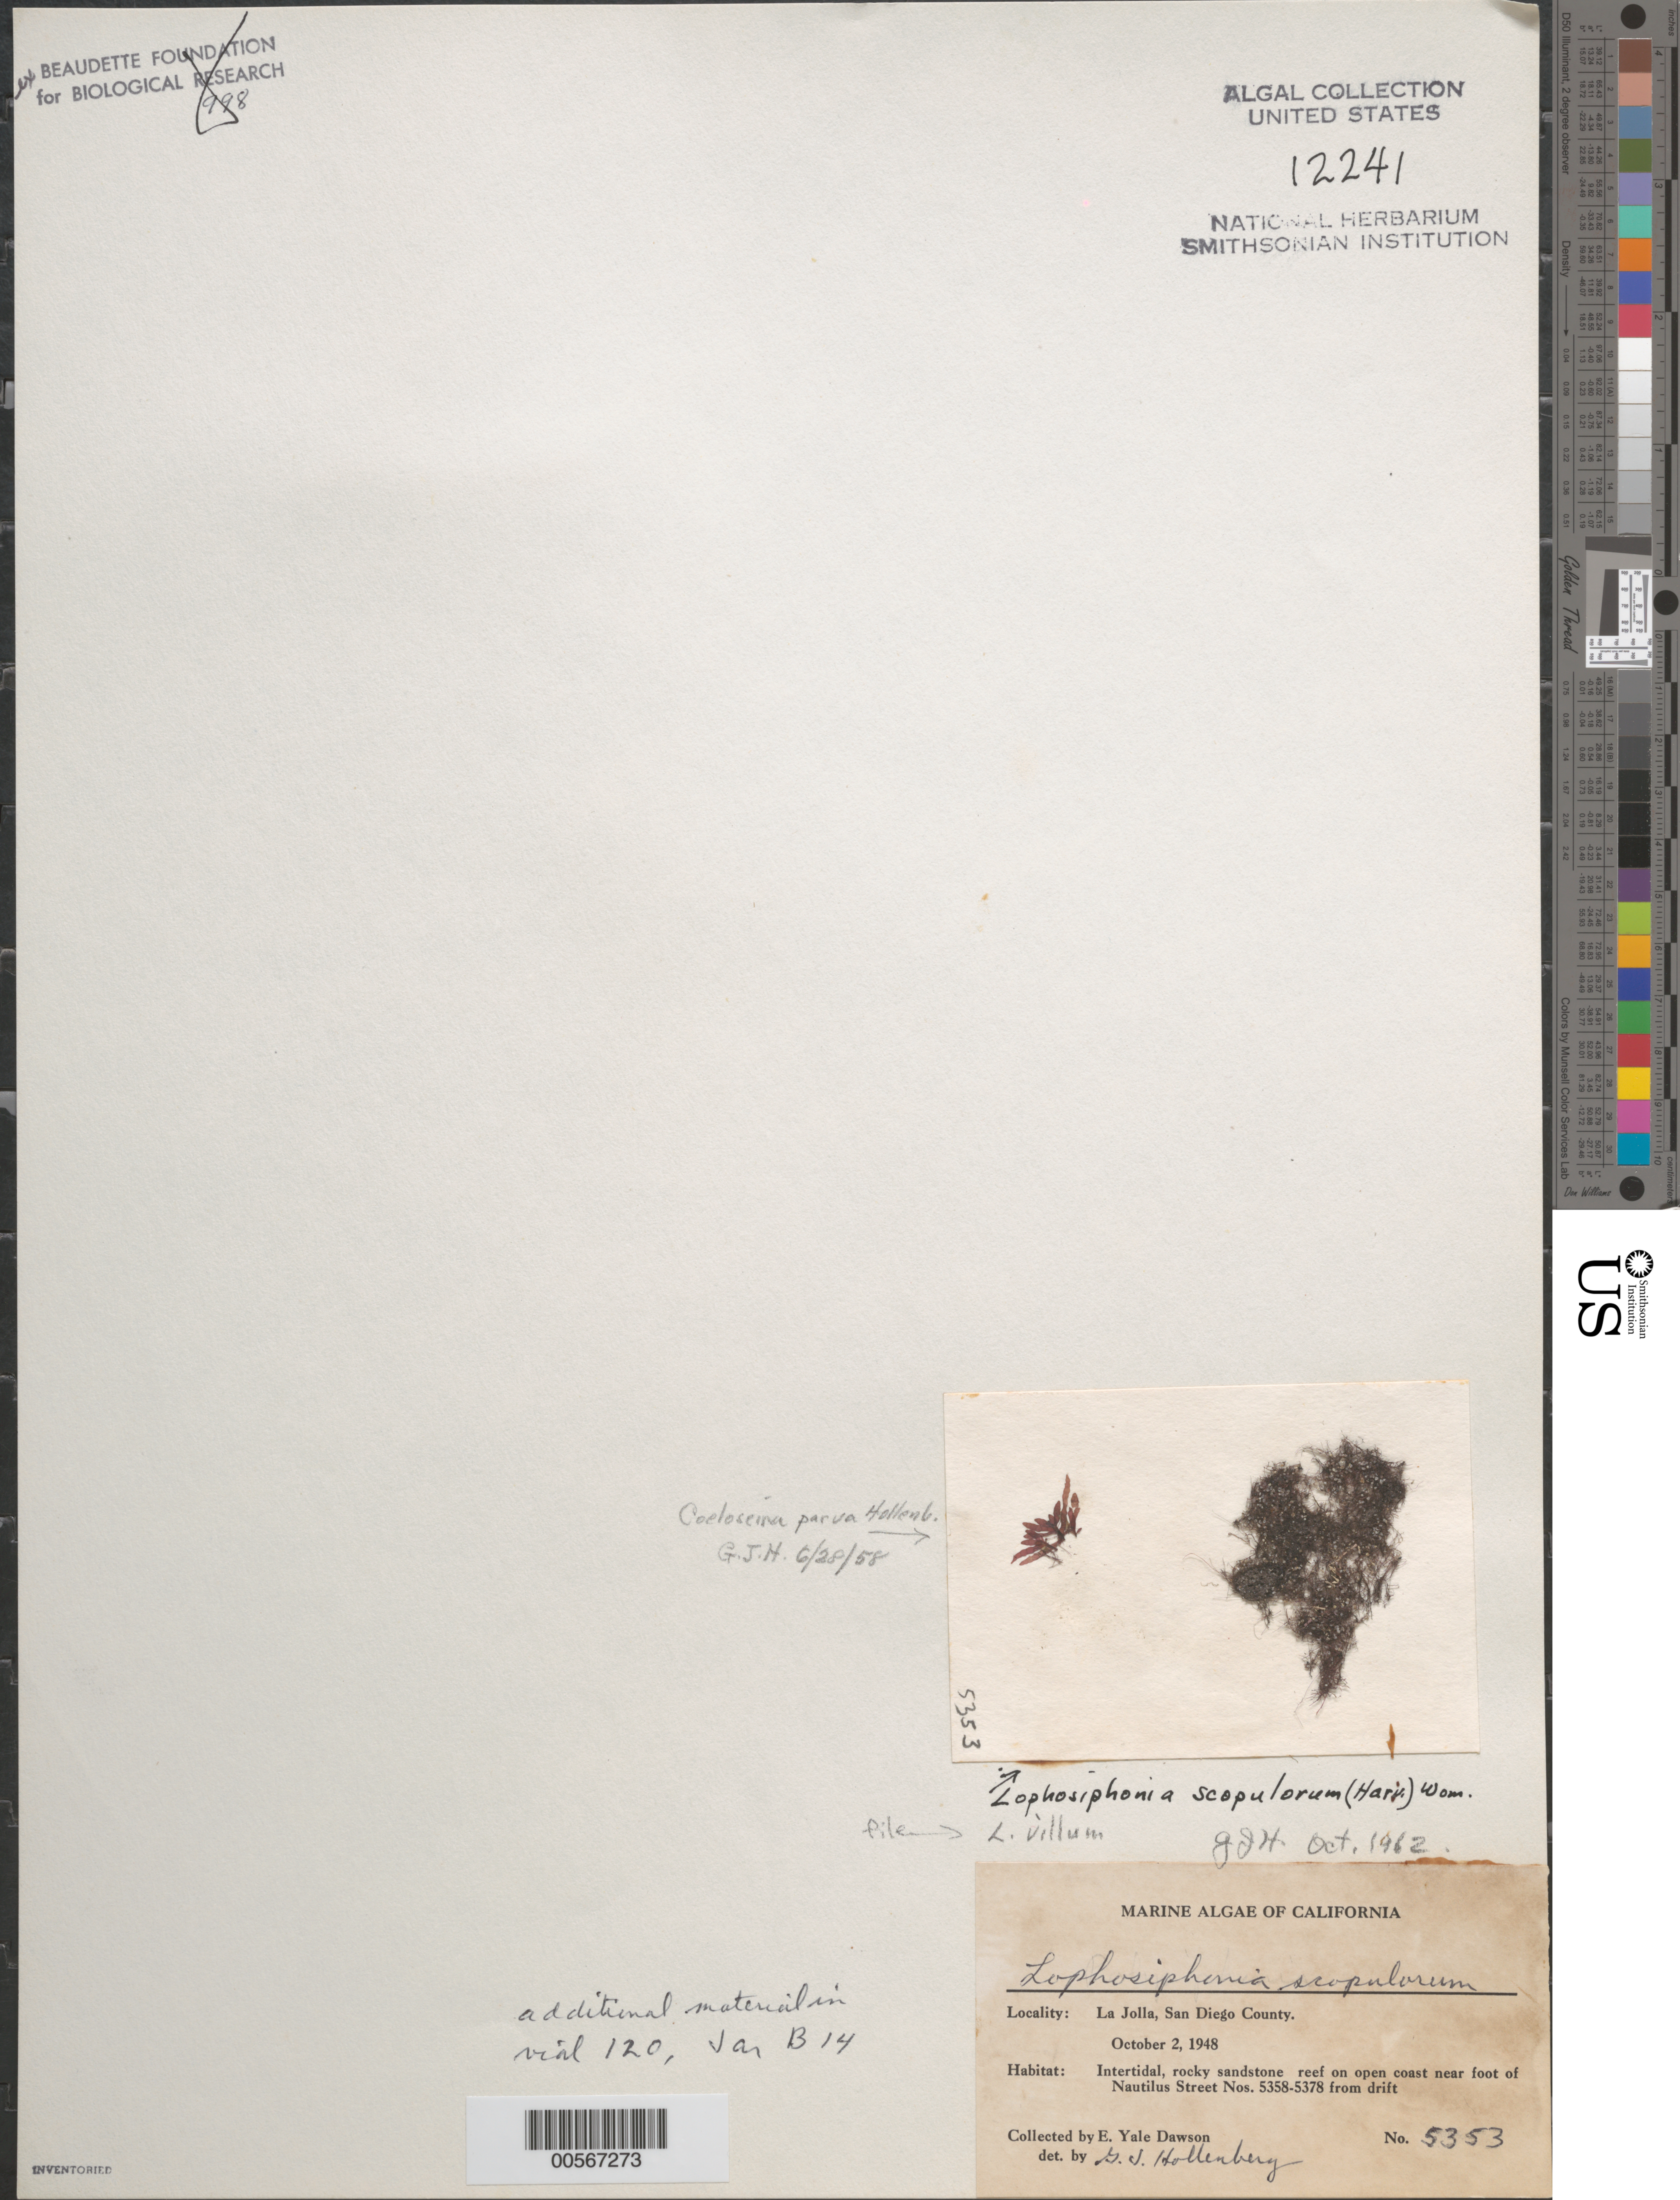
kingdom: Plantae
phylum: Rhodophyta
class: Florideophyceae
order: Ceramiales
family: Rhodomelaceae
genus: Polysiphonia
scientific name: Polysiphonia scopulorum var. villum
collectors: E. Y. Dawson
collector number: EYD 5353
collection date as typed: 02 Oct 1948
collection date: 1948-10-02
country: United States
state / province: California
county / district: San Diego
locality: La Jolla, near foot of Nautilus Street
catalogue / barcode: US 12241